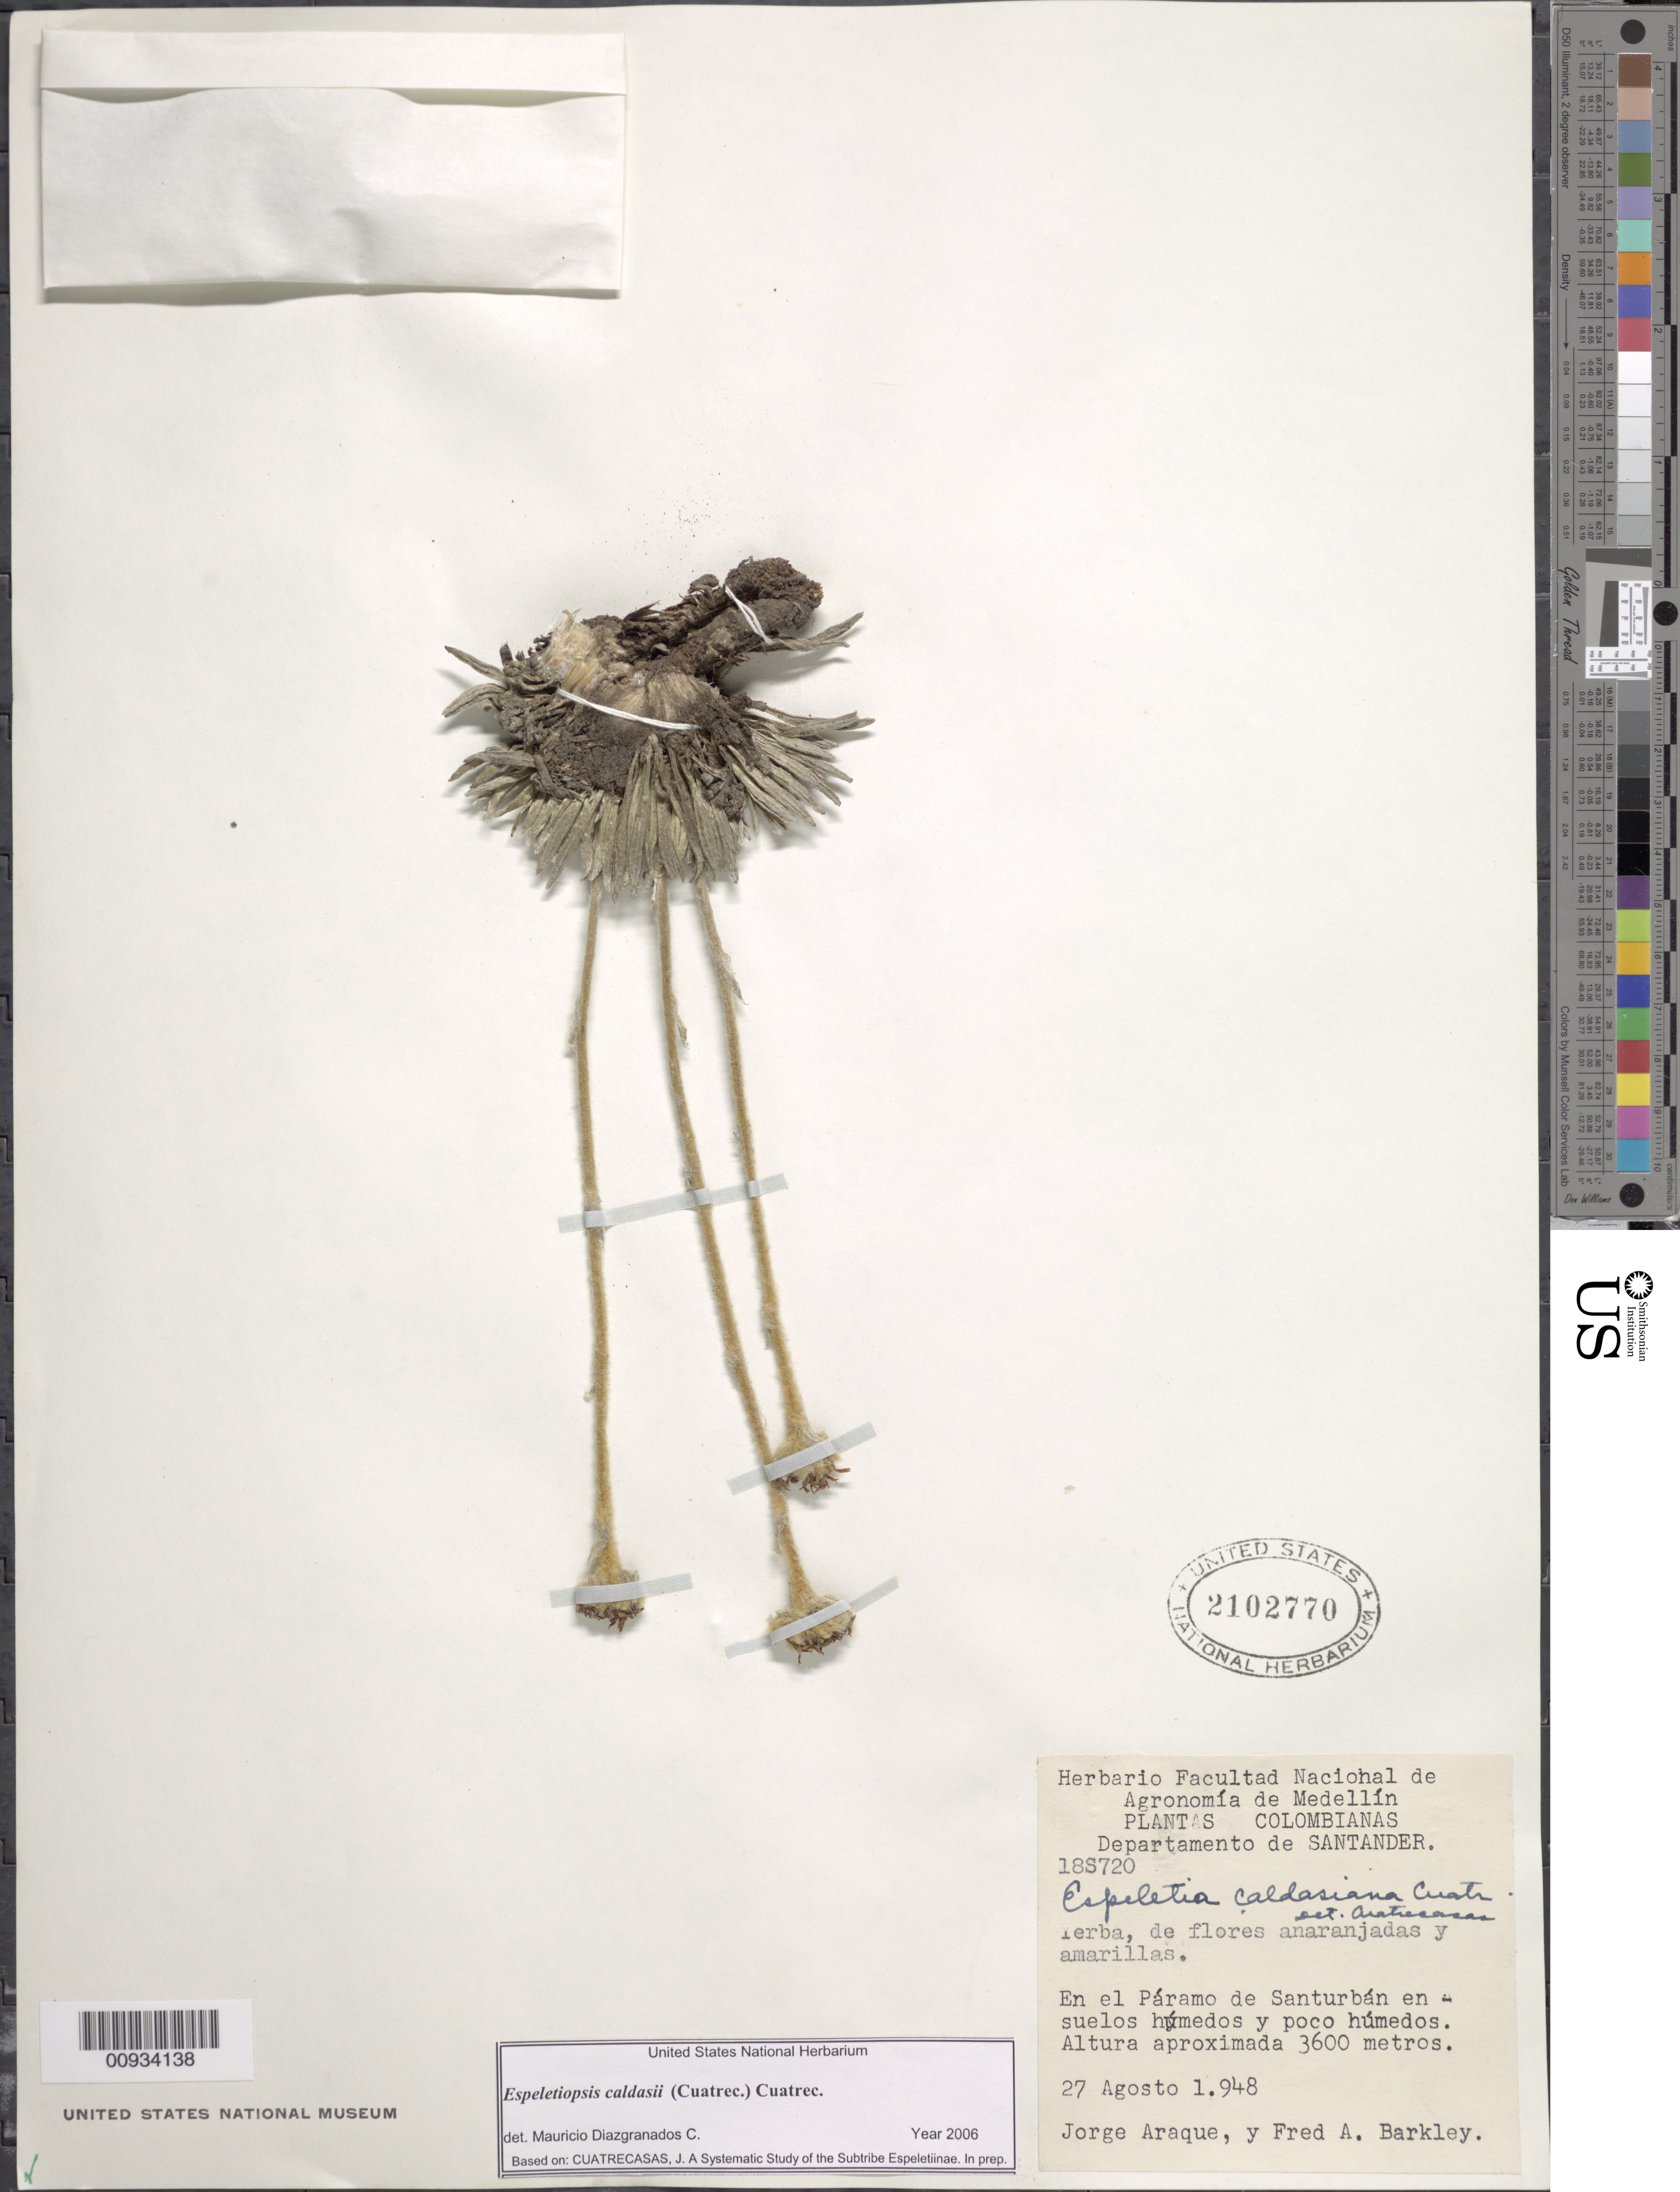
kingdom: Plantae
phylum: Tracheophyta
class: Magnoliopsida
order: Asterales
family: Asteraceae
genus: Espeletiopsis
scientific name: Espeletiopsis caldasii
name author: (Cuatrec.) Cuatrec.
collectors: J. Araque Molina & F. A. Barkley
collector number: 18S720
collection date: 1948-08-27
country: Colombia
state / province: Santander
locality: Departamento de Santander. En el Paramo de Santurban en suelos humedos y poco humedos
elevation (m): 3600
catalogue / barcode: US 2102770